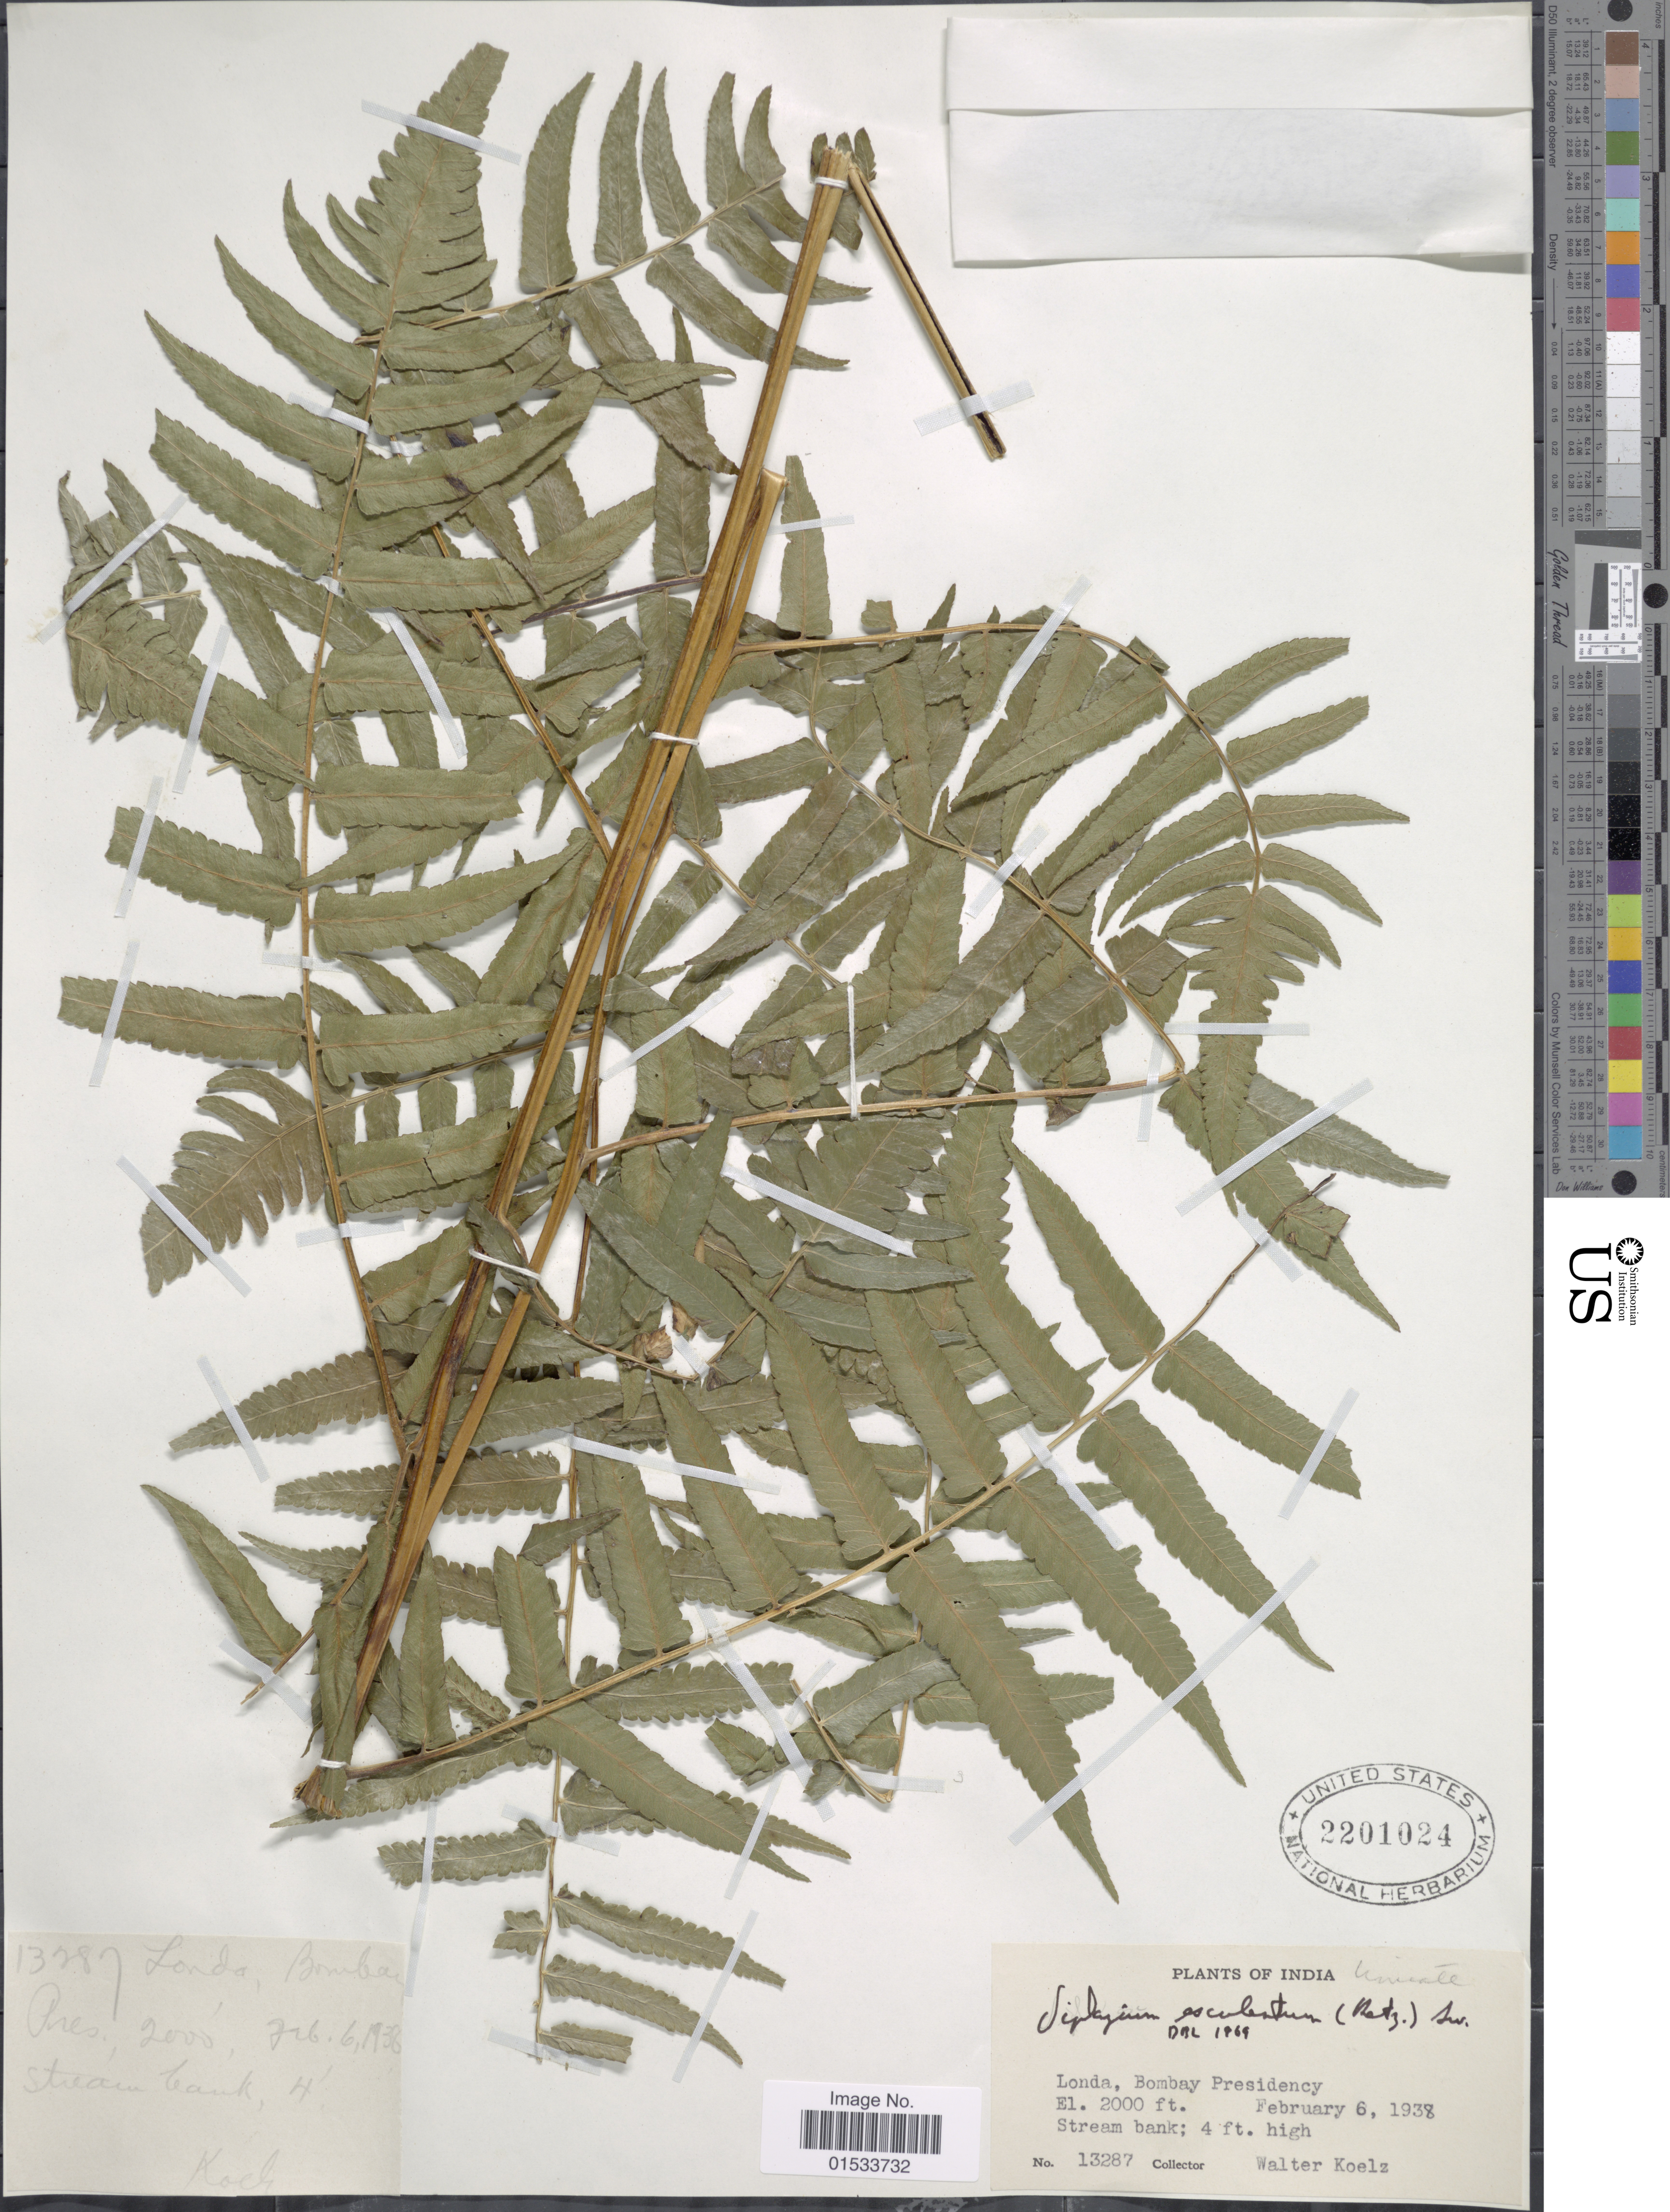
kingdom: Plantae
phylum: Tracheophyta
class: Polypodiopsida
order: Polypodiales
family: Athyriaceae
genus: Diplazium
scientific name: Diplazium esculentum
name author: (Retz.) Sw.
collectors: W. N. Koelz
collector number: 13287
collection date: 1938-02-06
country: India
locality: Londa, Bombay Presidency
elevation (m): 610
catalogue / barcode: US 2201024